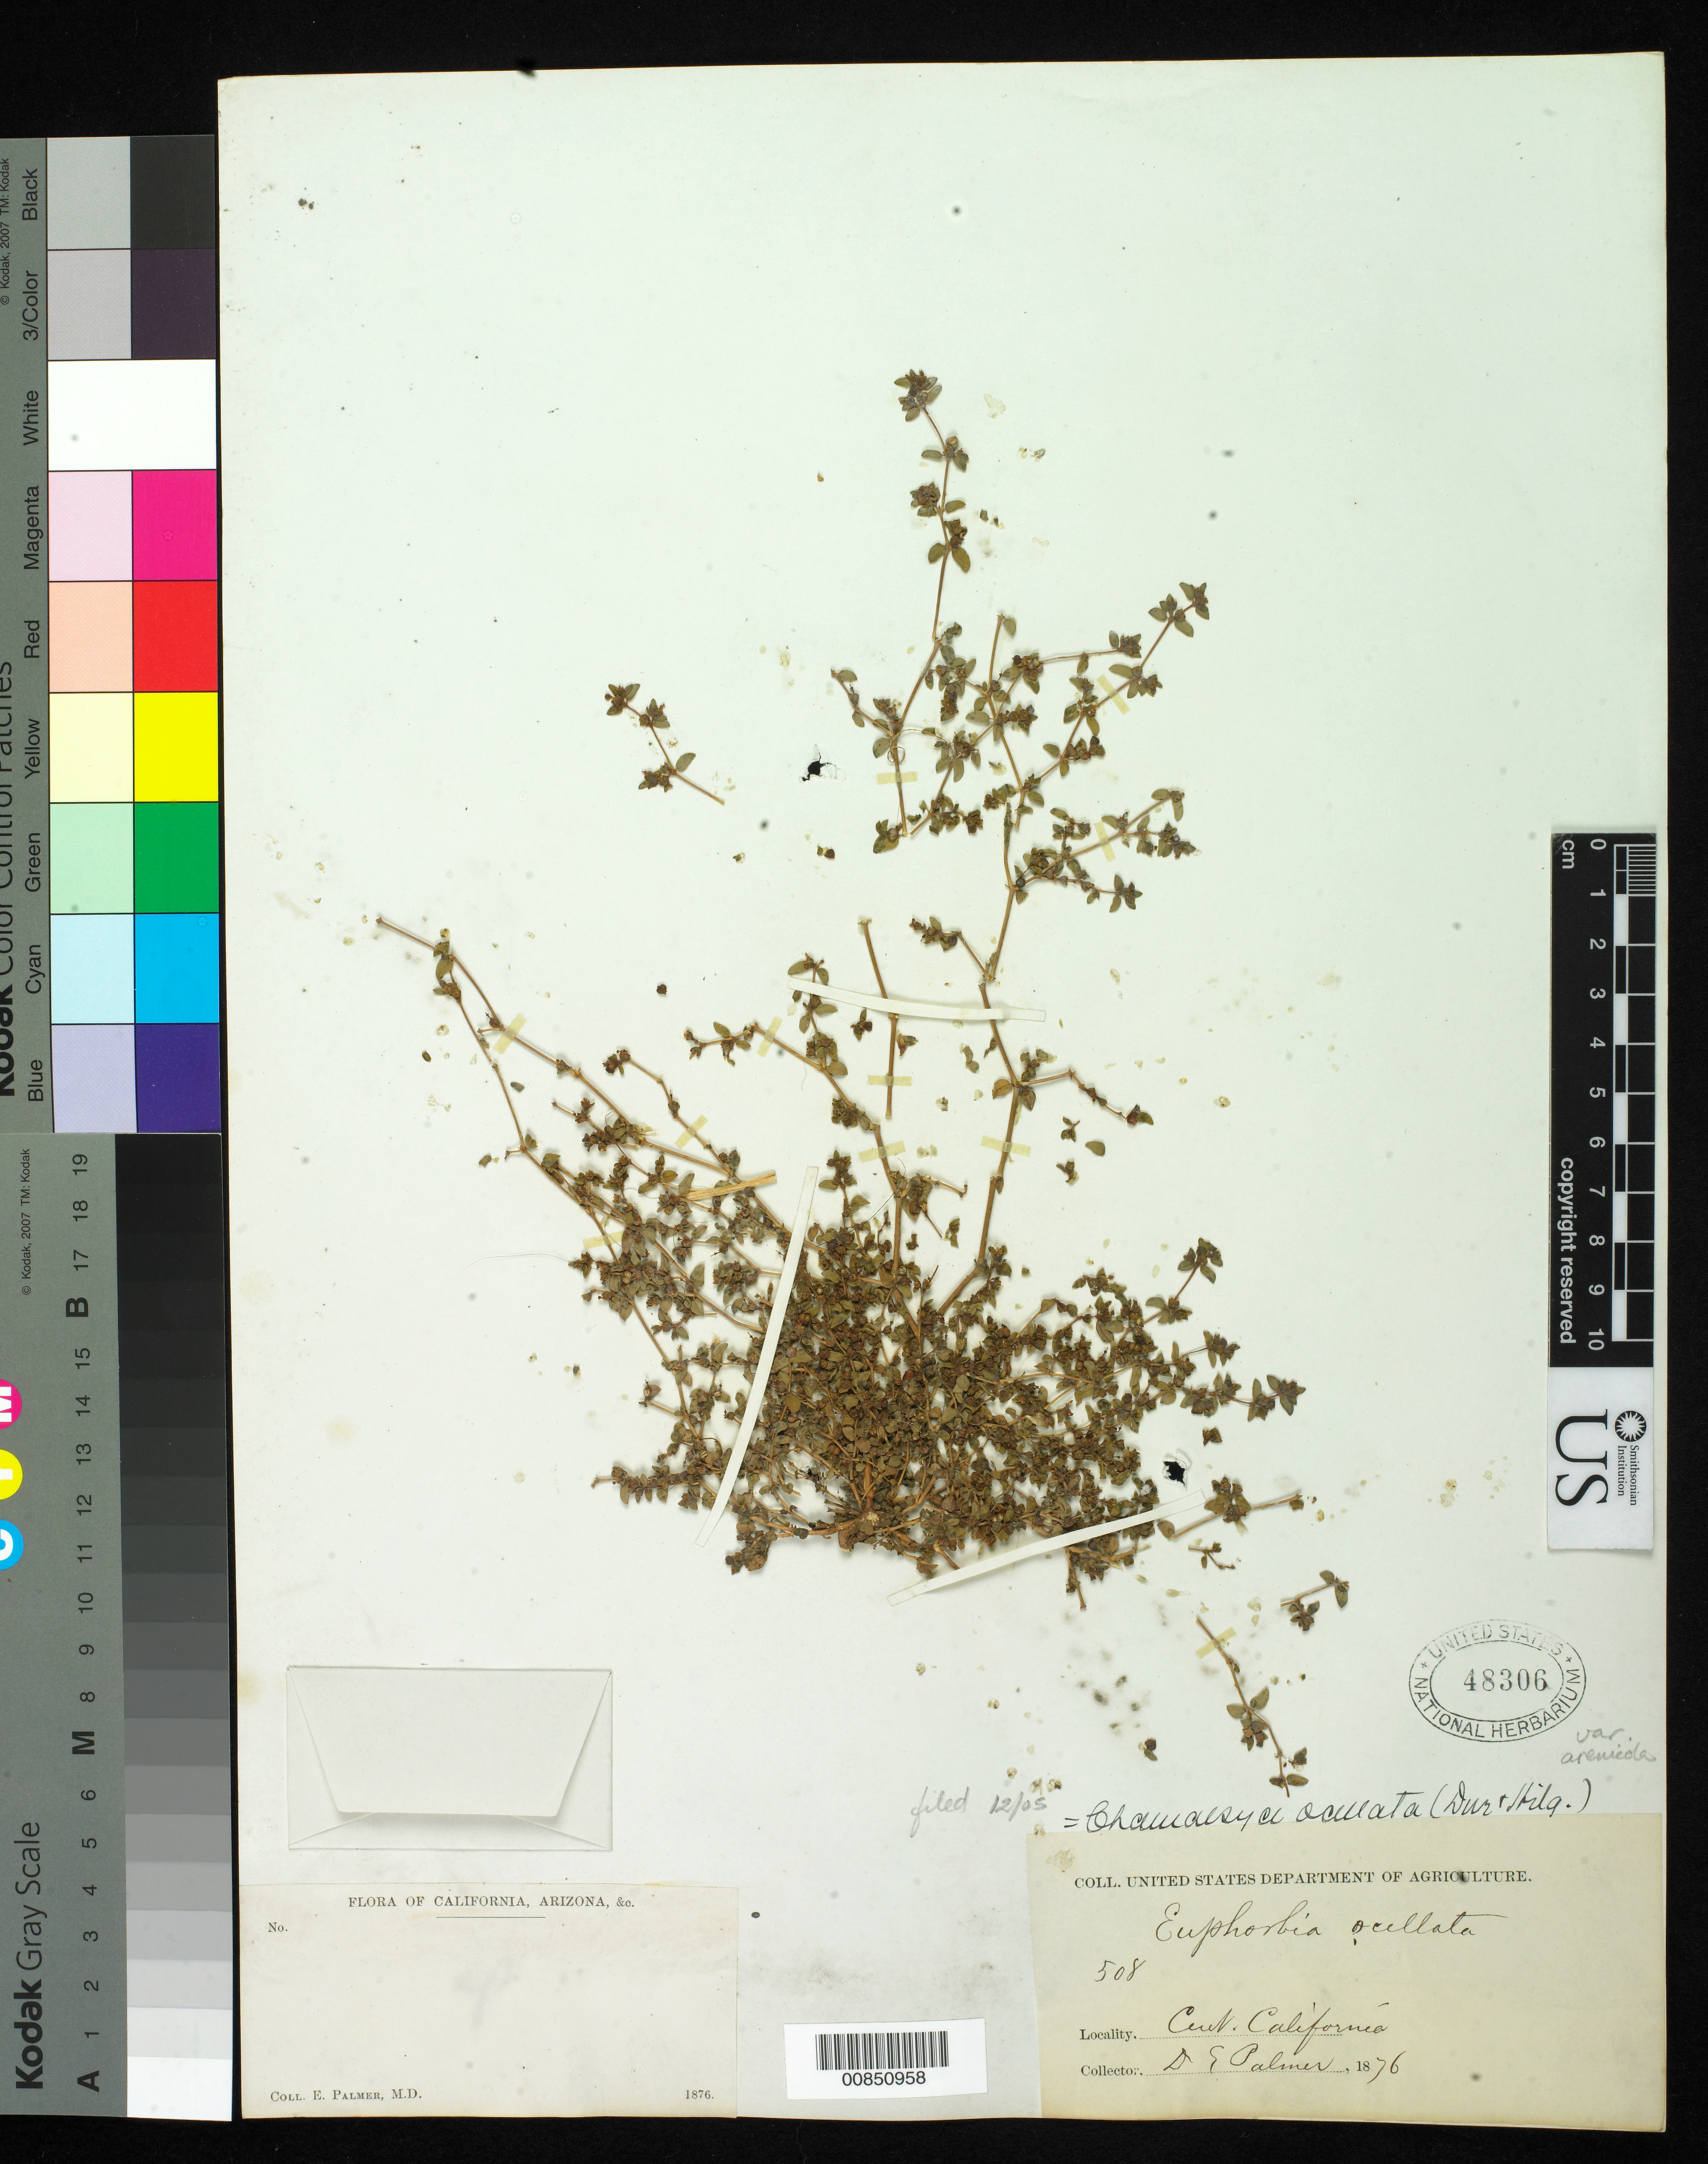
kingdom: Plantae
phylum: Tracheophyta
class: Magnoliopsida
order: Malpighiales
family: Euphorbiaceae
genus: Euphorbia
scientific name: Euphorbia ocellata subsp. arenicola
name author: (Parish) Oudejans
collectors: E. Palmer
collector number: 508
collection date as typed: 1876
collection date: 1876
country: United States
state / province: California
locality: Central California.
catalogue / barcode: US 48306